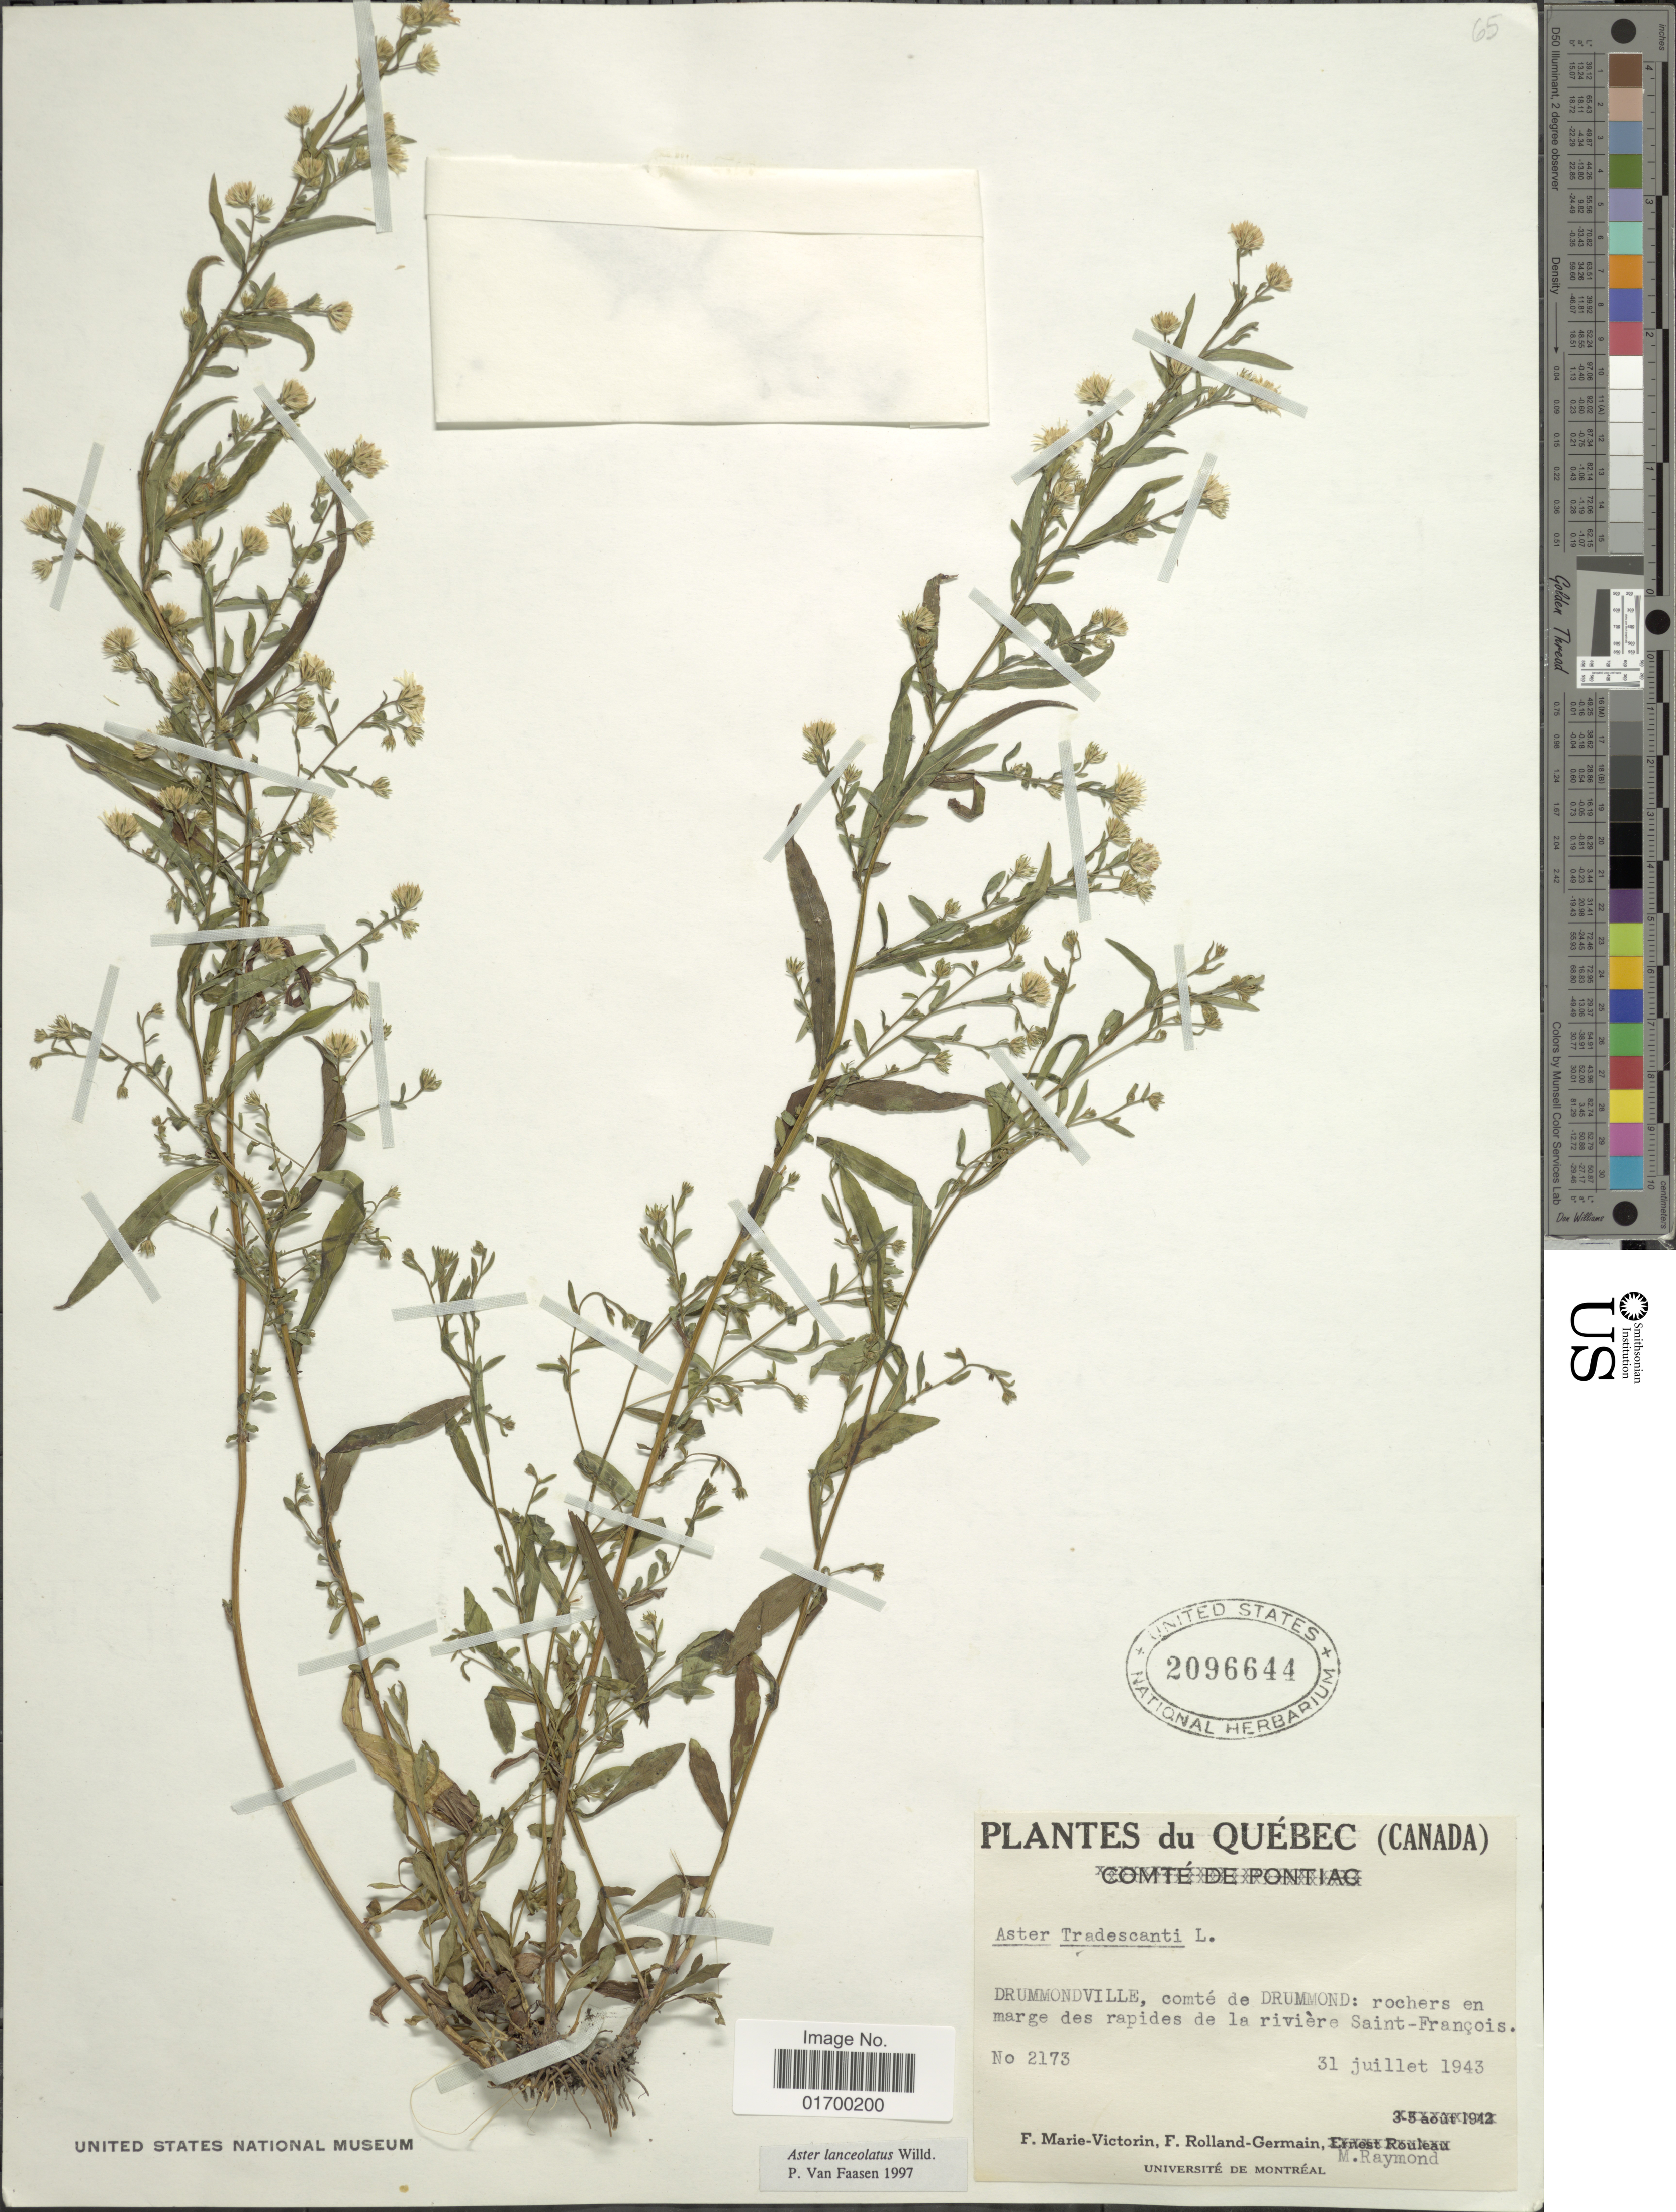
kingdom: Plantae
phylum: Tracheophyta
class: Magnoliopsida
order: Asterales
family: Asteraceae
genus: Symphyotrichum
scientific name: Symphyotrichum lanceolatum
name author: (Willd.) G.L. Nesom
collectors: Fr. Marie-Victorin, Rolland-Germain & M. Raymond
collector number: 2173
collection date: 1943-07-31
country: Canada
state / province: Quebec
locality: Drummondville, cmte de Drummond; rochers en marge des rapides de la riviere Saint-Francios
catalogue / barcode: US 2096644